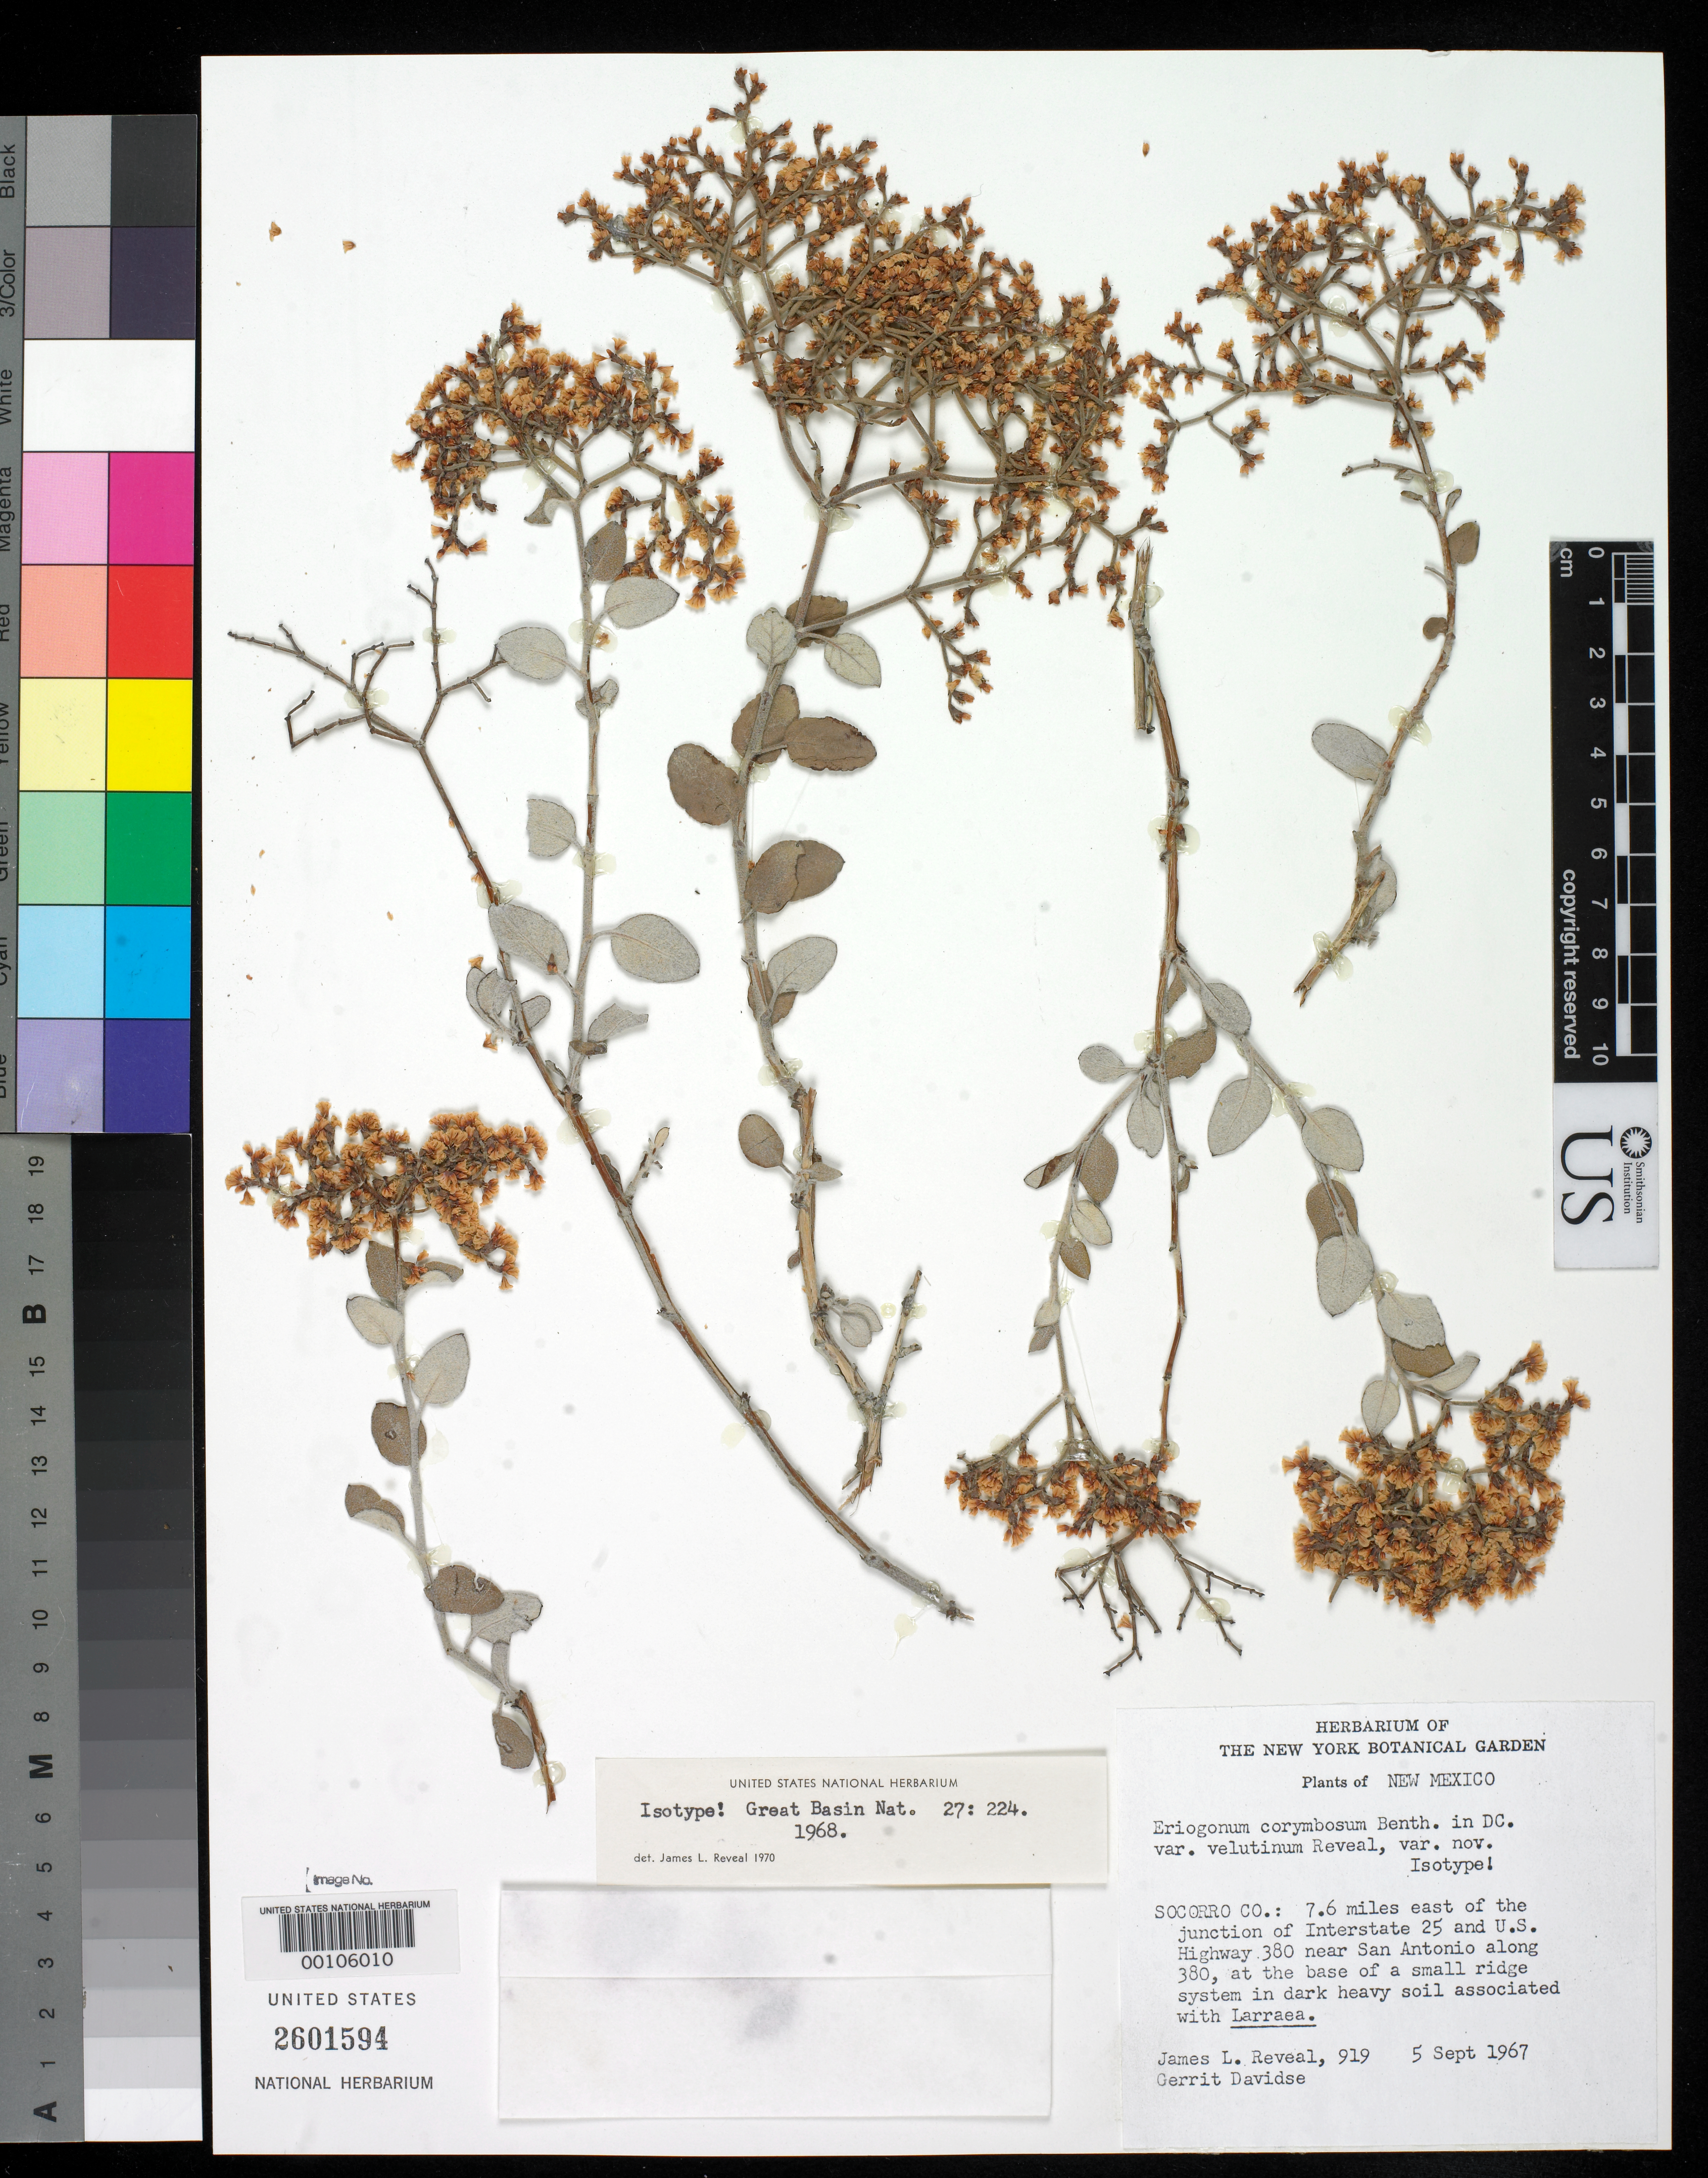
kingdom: Plantae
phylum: Tracheophyta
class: Magnoliopsida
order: Caryophyllales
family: Polygonaceae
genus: Eriogonum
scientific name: Eriogonum corymbosum var. velutinum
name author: Reveal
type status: Isotype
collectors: J. L. Reveal & G. Davidse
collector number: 919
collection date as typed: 05 Sep 1967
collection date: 1967-09-05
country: United States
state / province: New Mexico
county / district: Socorro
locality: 7.6 mi E of Interstate 25 and U.S. Hwy. 380 near San Antonio along 380.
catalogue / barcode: US 2601594